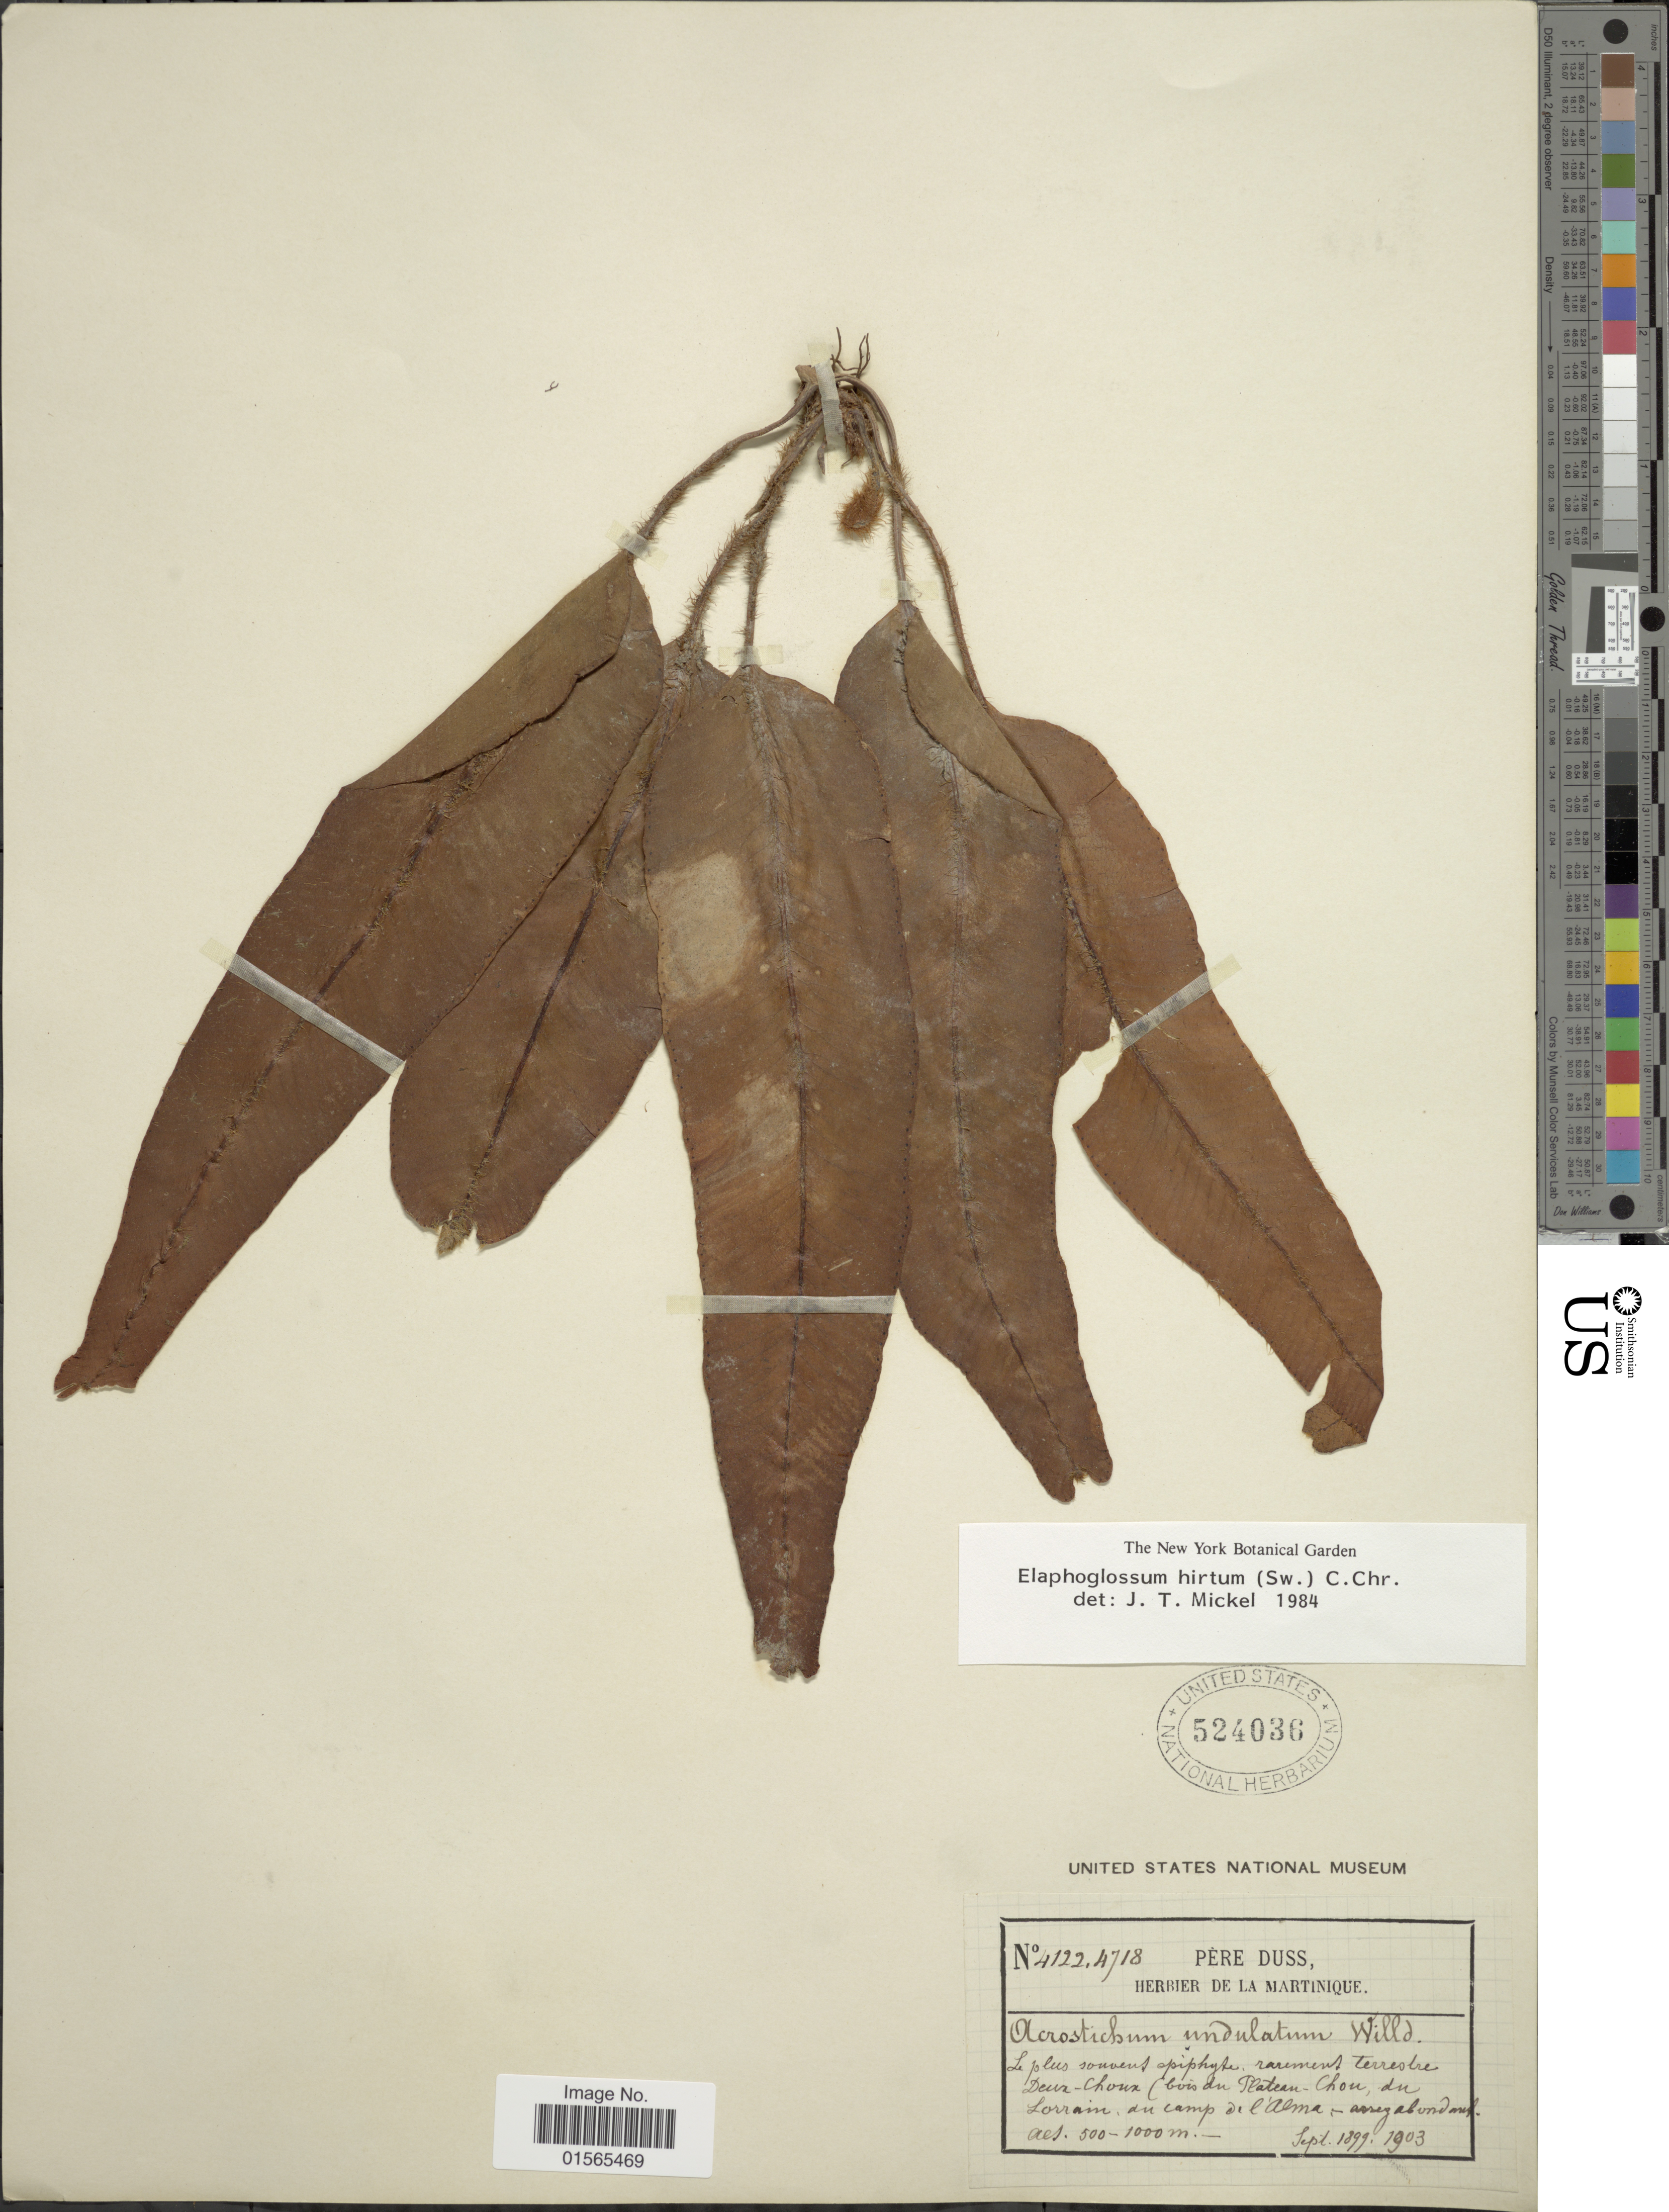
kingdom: Plantae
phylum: Tracheophyta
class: Polypodiopsida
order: Polypodiales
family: Dryopteridaceae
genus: Elaphoglossum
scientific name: Elaphoglossum hirtum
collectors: Père Duss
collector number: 4122/4718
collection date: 1899-09/1903-09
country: Martinique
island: Martinique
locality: Le plus souvent epiphyte, rarement terrestre Deux - Choux (bois du Plateau - Chou, du Lorrain, du camp del Alma - assez abondant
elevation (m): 500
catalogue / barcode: US 524036